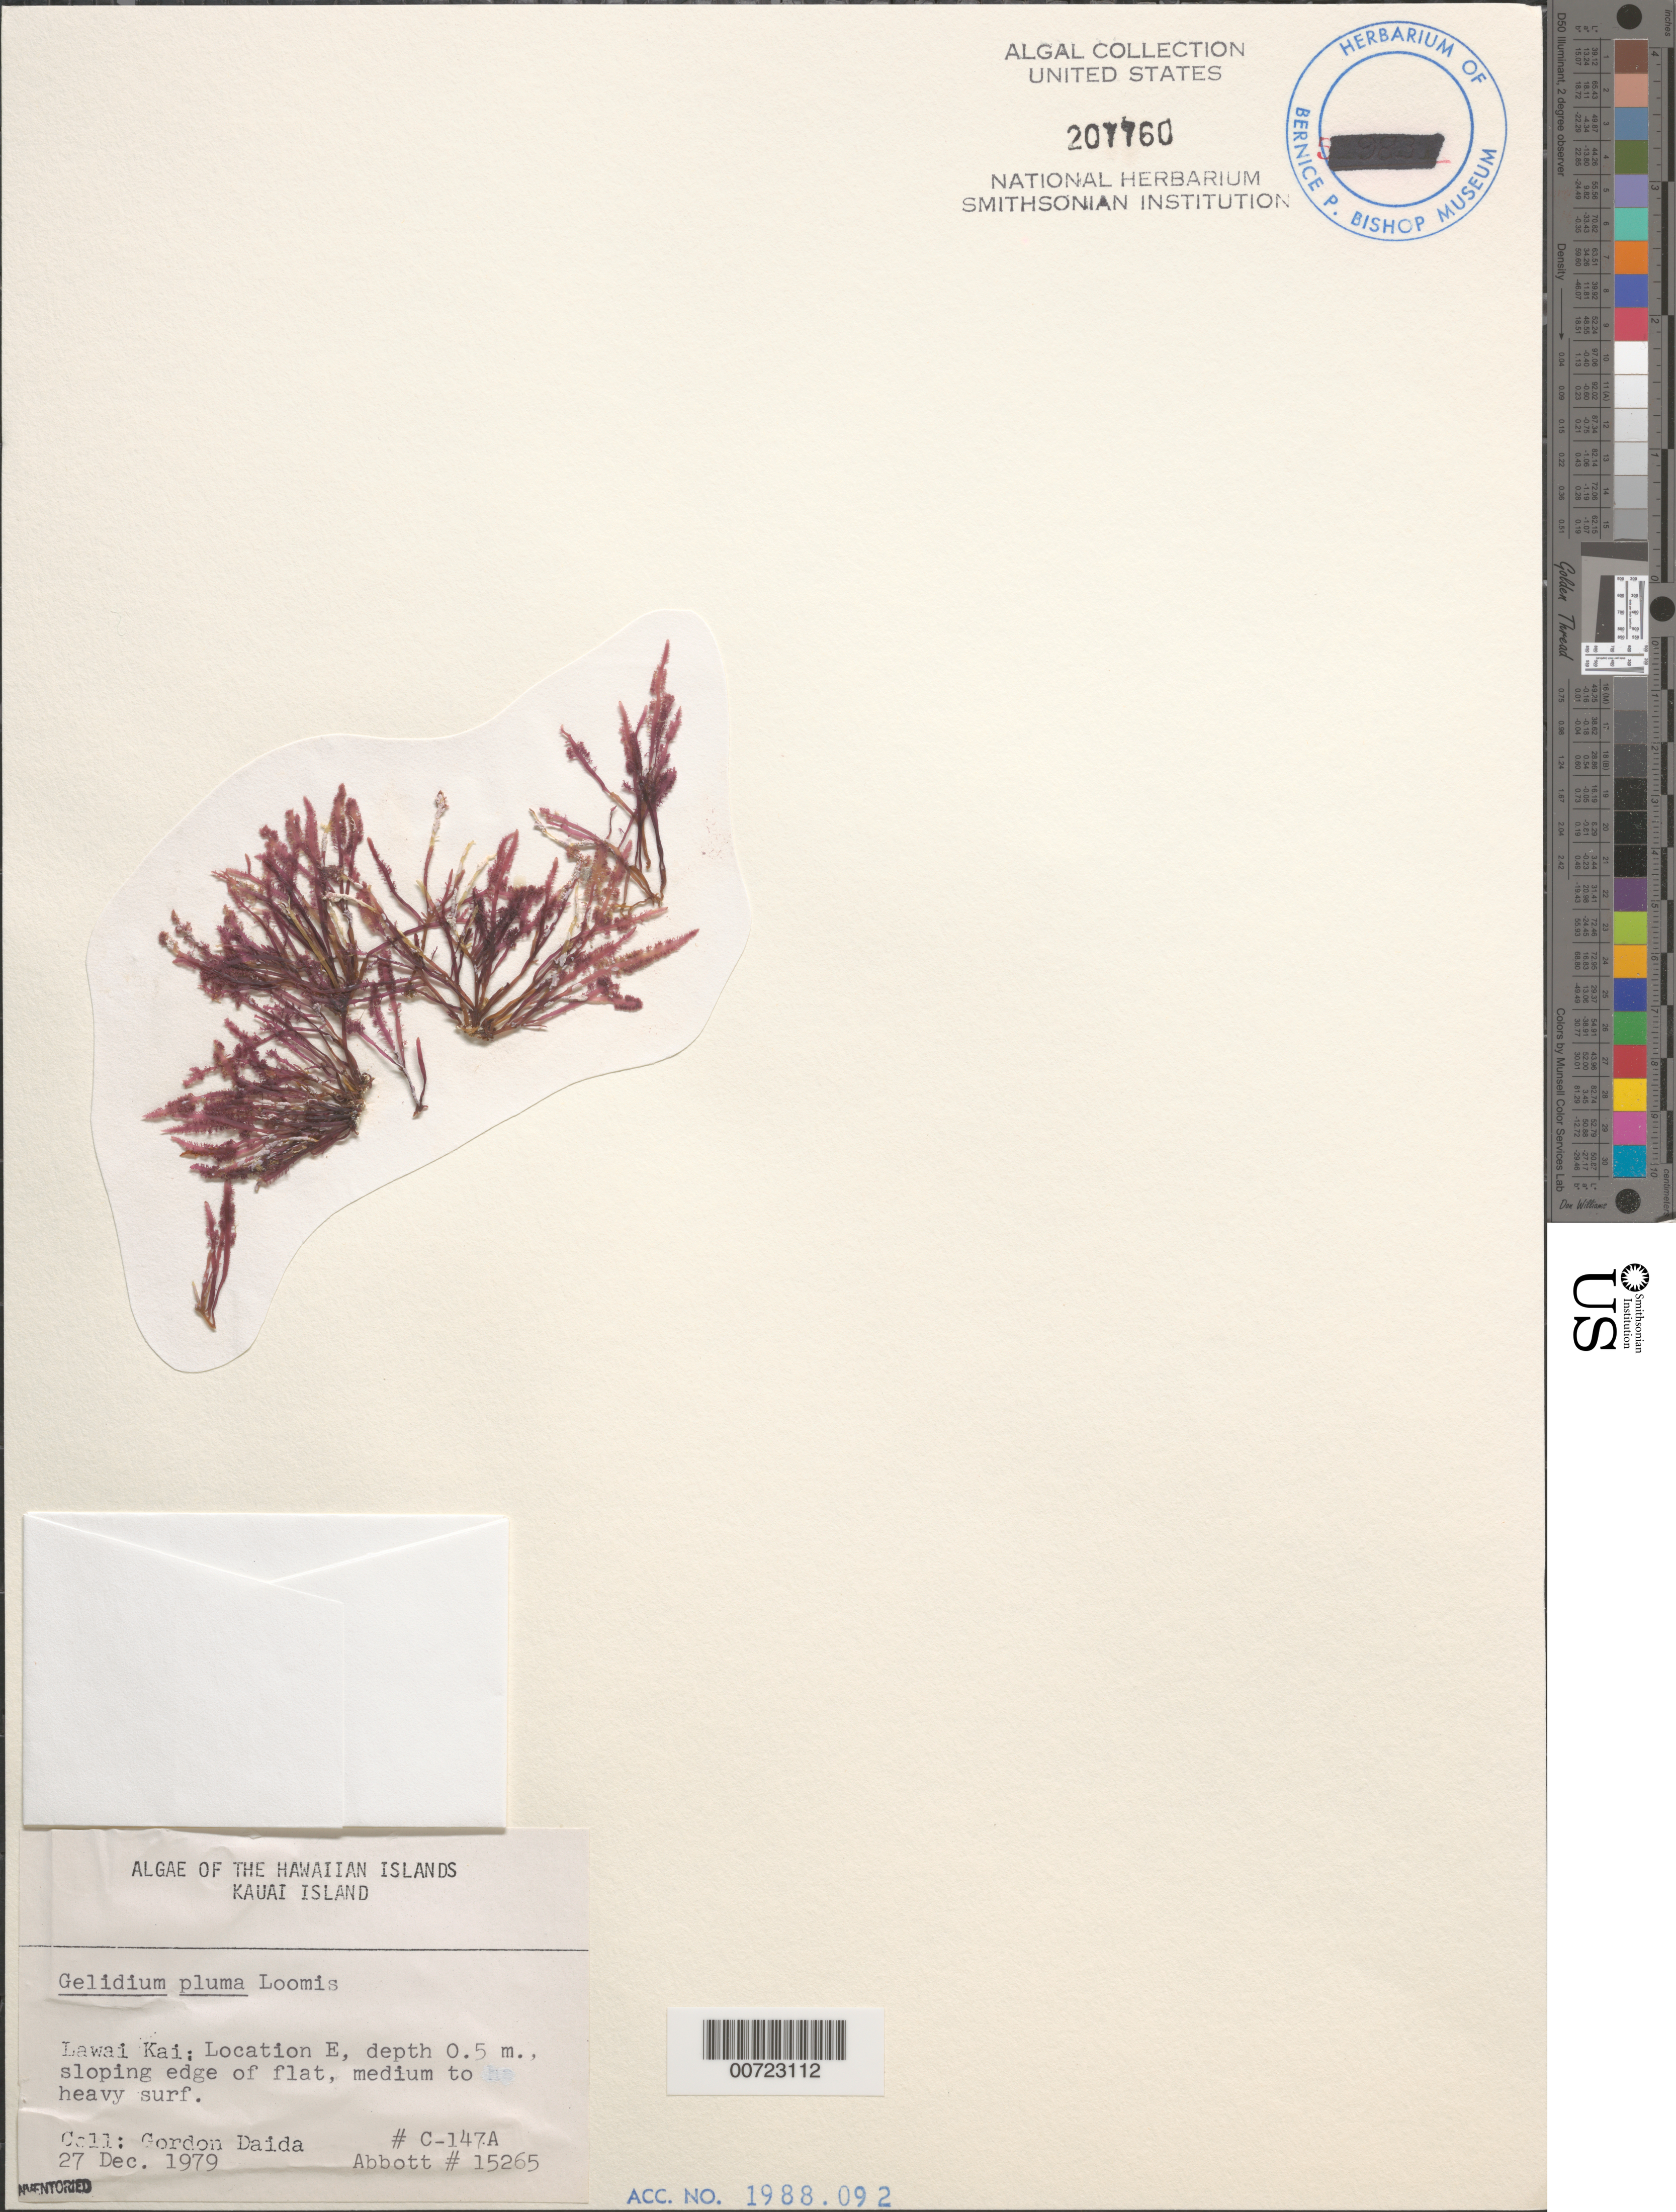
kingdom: Plantae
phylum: Rhodophyta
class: Florideophyceae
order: Gelidiales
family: Gelidiaceae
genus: Gelidium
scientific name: Gelidium pluma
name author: Bornet ex N.H. Loomis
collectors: G. Daida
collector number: C147A & IAA 15265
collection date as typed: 27 Dec 1979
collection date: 1979-12-27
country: United States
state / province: Hawaii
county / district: Kauai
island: Kaua'i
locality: Lawai Kai, Location E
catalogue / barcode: US 207760